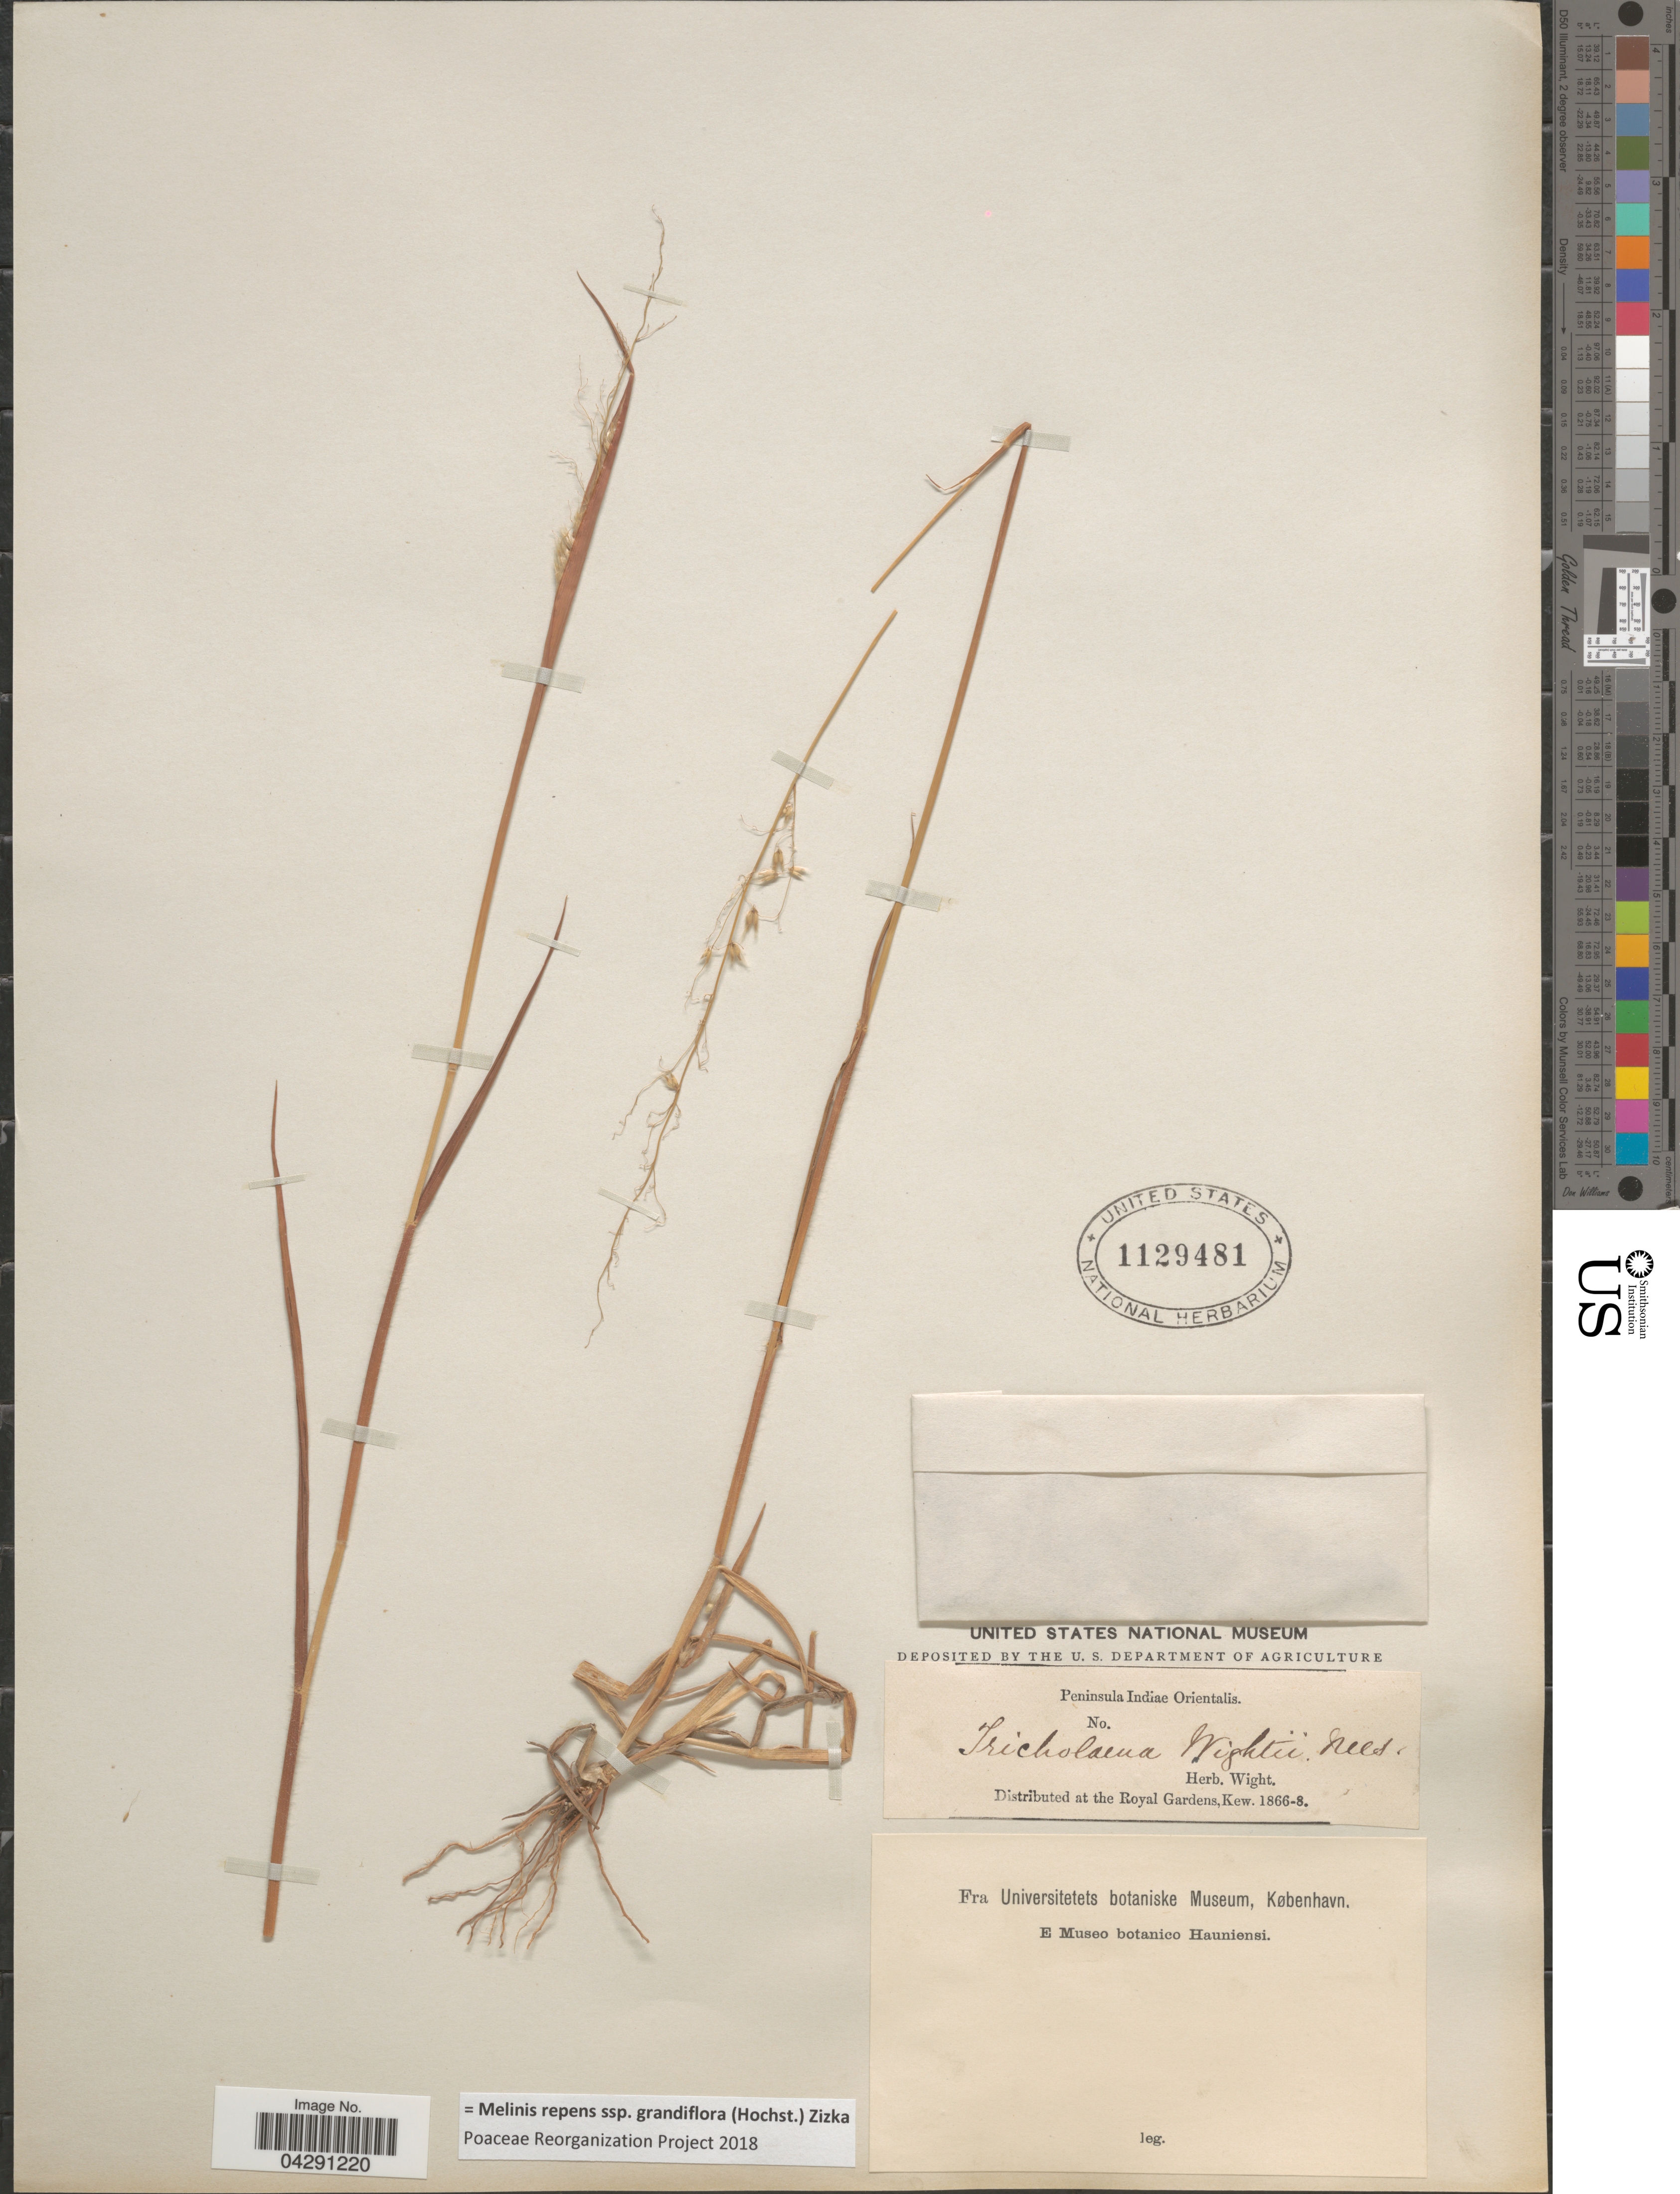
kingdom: Plantae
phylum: Tracheophyta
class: Liliopsida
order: Poales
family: Poaceae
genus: Melinis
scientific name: Melinis repens subsp. grandiflora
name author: (Hochst.) Zizka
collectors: ex Herb. Wight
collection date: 1866/1868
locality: Peninsula Indiae Orientalis.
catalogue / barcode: US 1129481